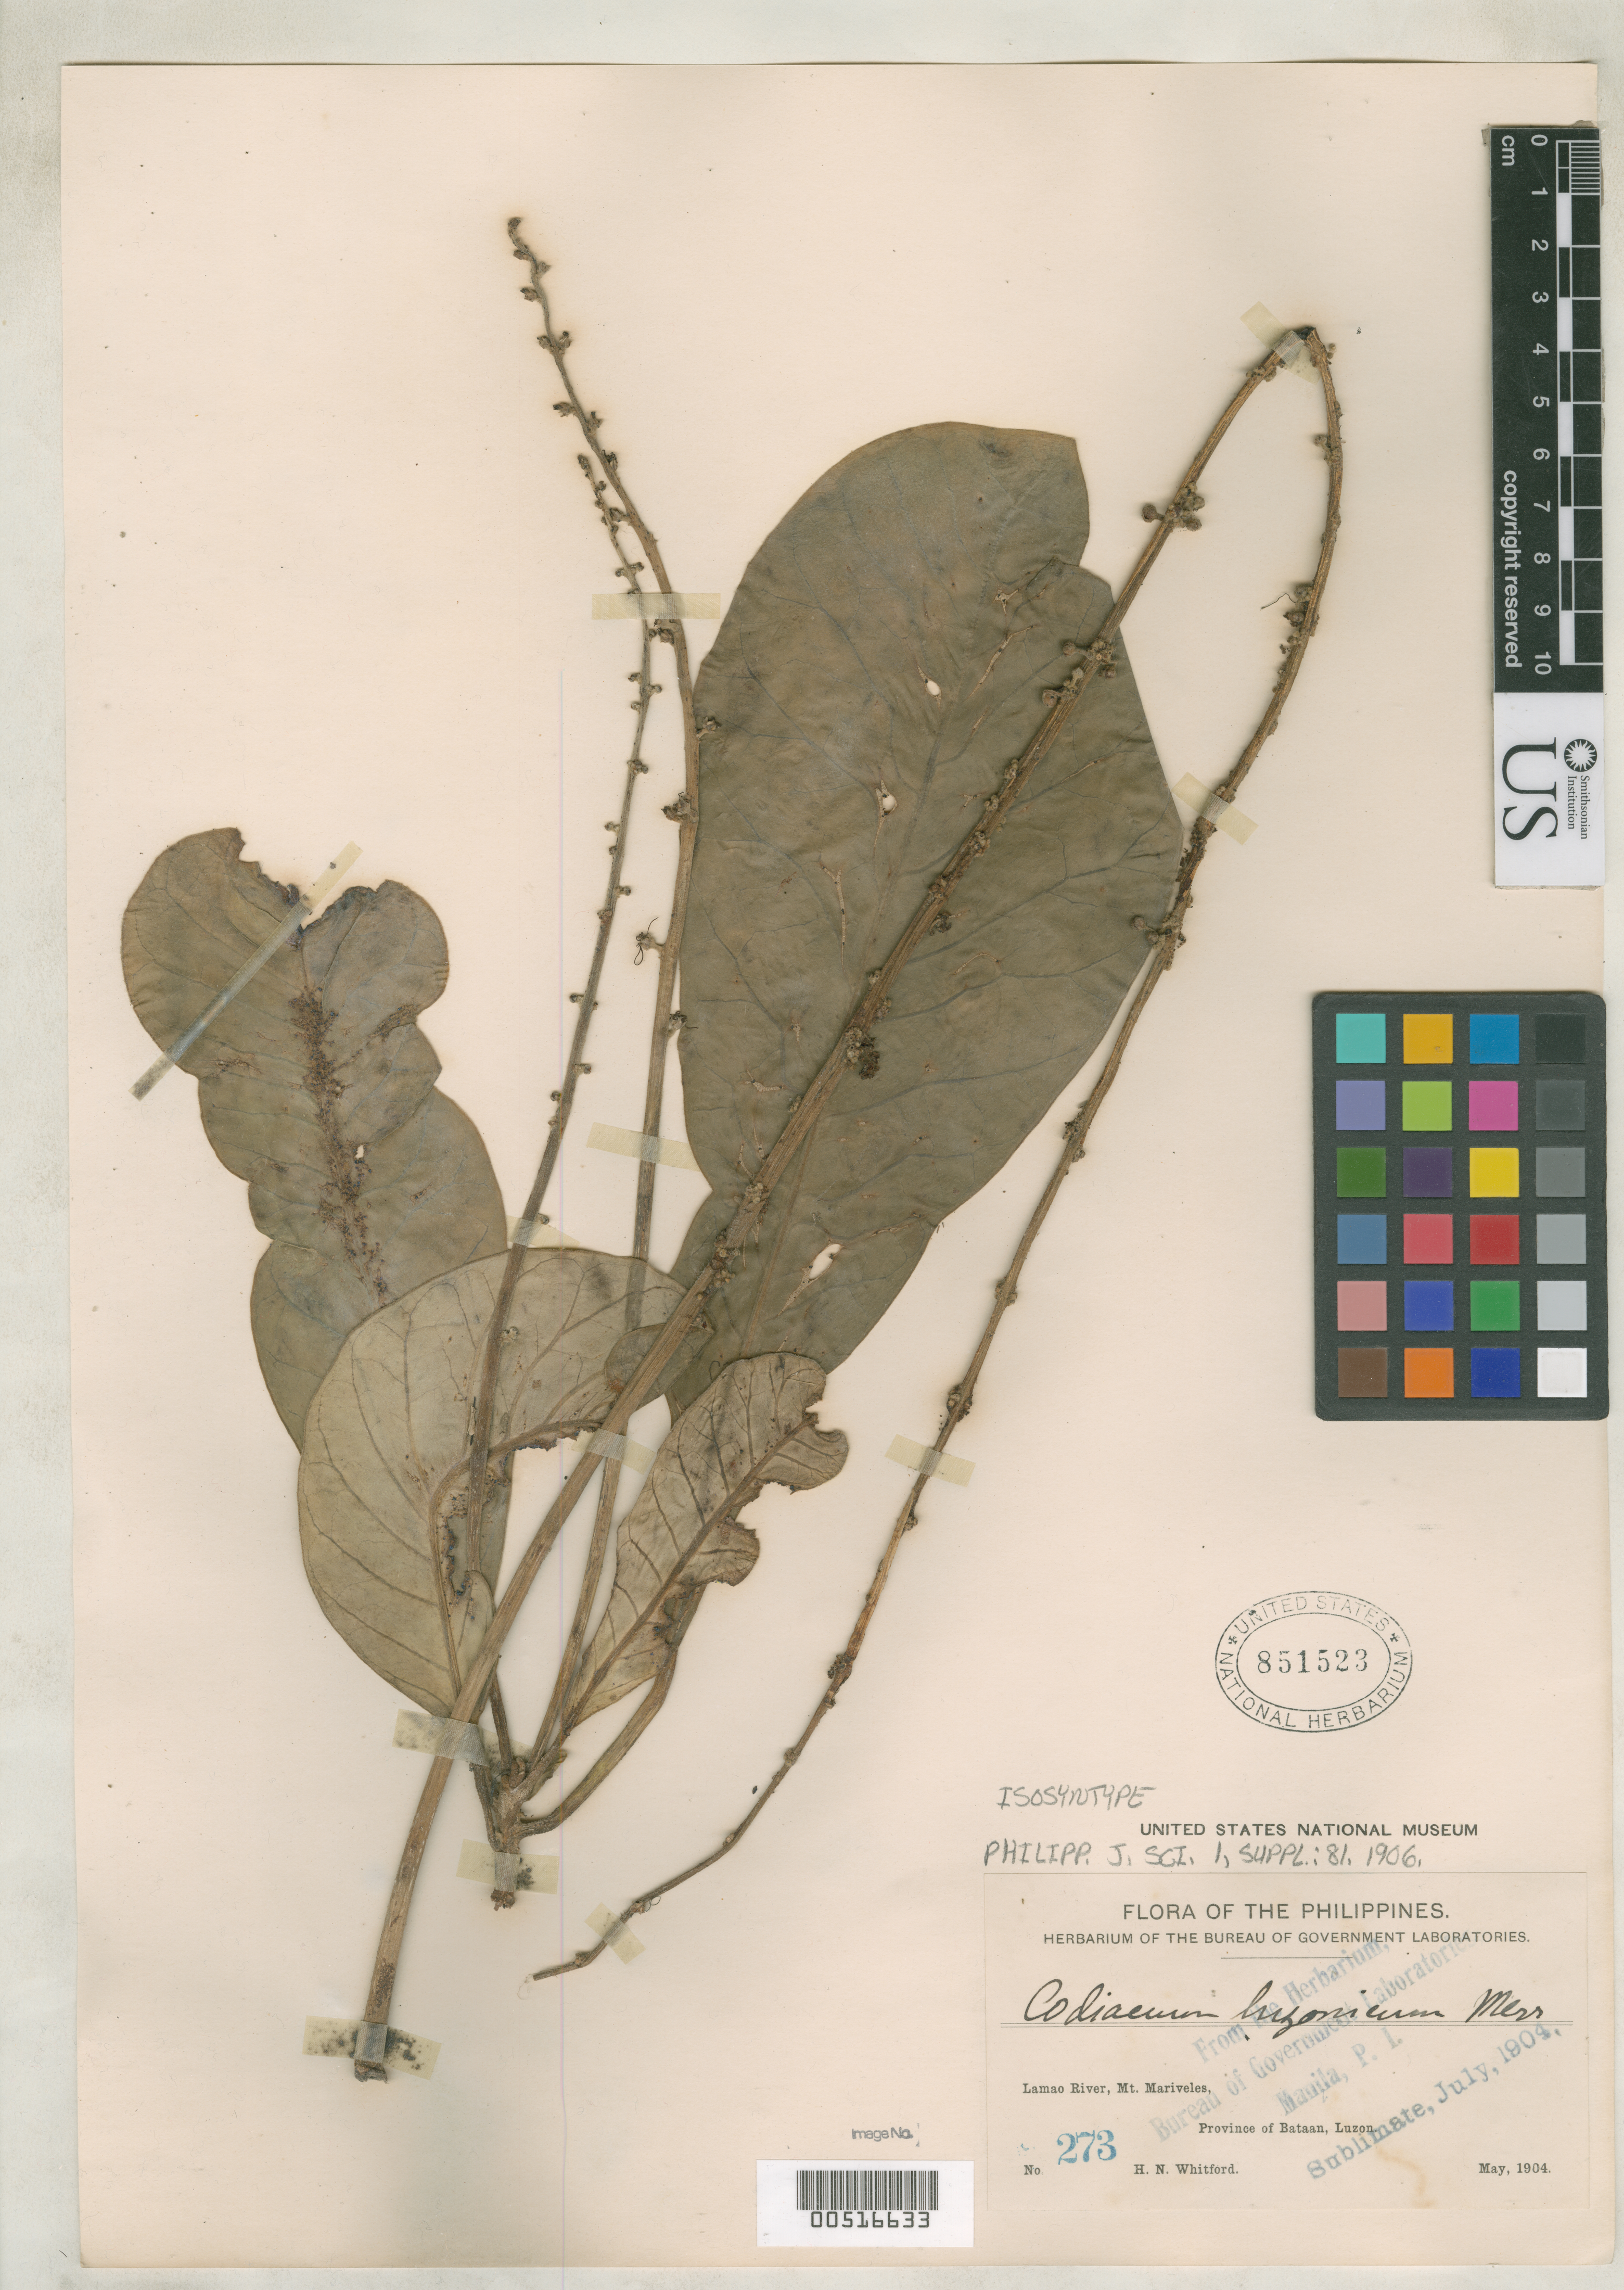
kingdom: Plantae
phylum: Tracheophyta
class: Magnoliopsida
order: Malpighiales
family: Euphorbiaceae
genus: Codiaeum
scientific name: Codiaeum luzonicum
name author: Merr.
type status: Isosyntype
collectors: H. N. Whitford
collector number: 273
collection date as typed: May 1904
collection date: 1904-05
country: Philippines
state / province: Central Luzon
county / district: Bataan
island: Luzon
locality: Lamao River, Mt Mariveles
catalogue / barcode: US 851523